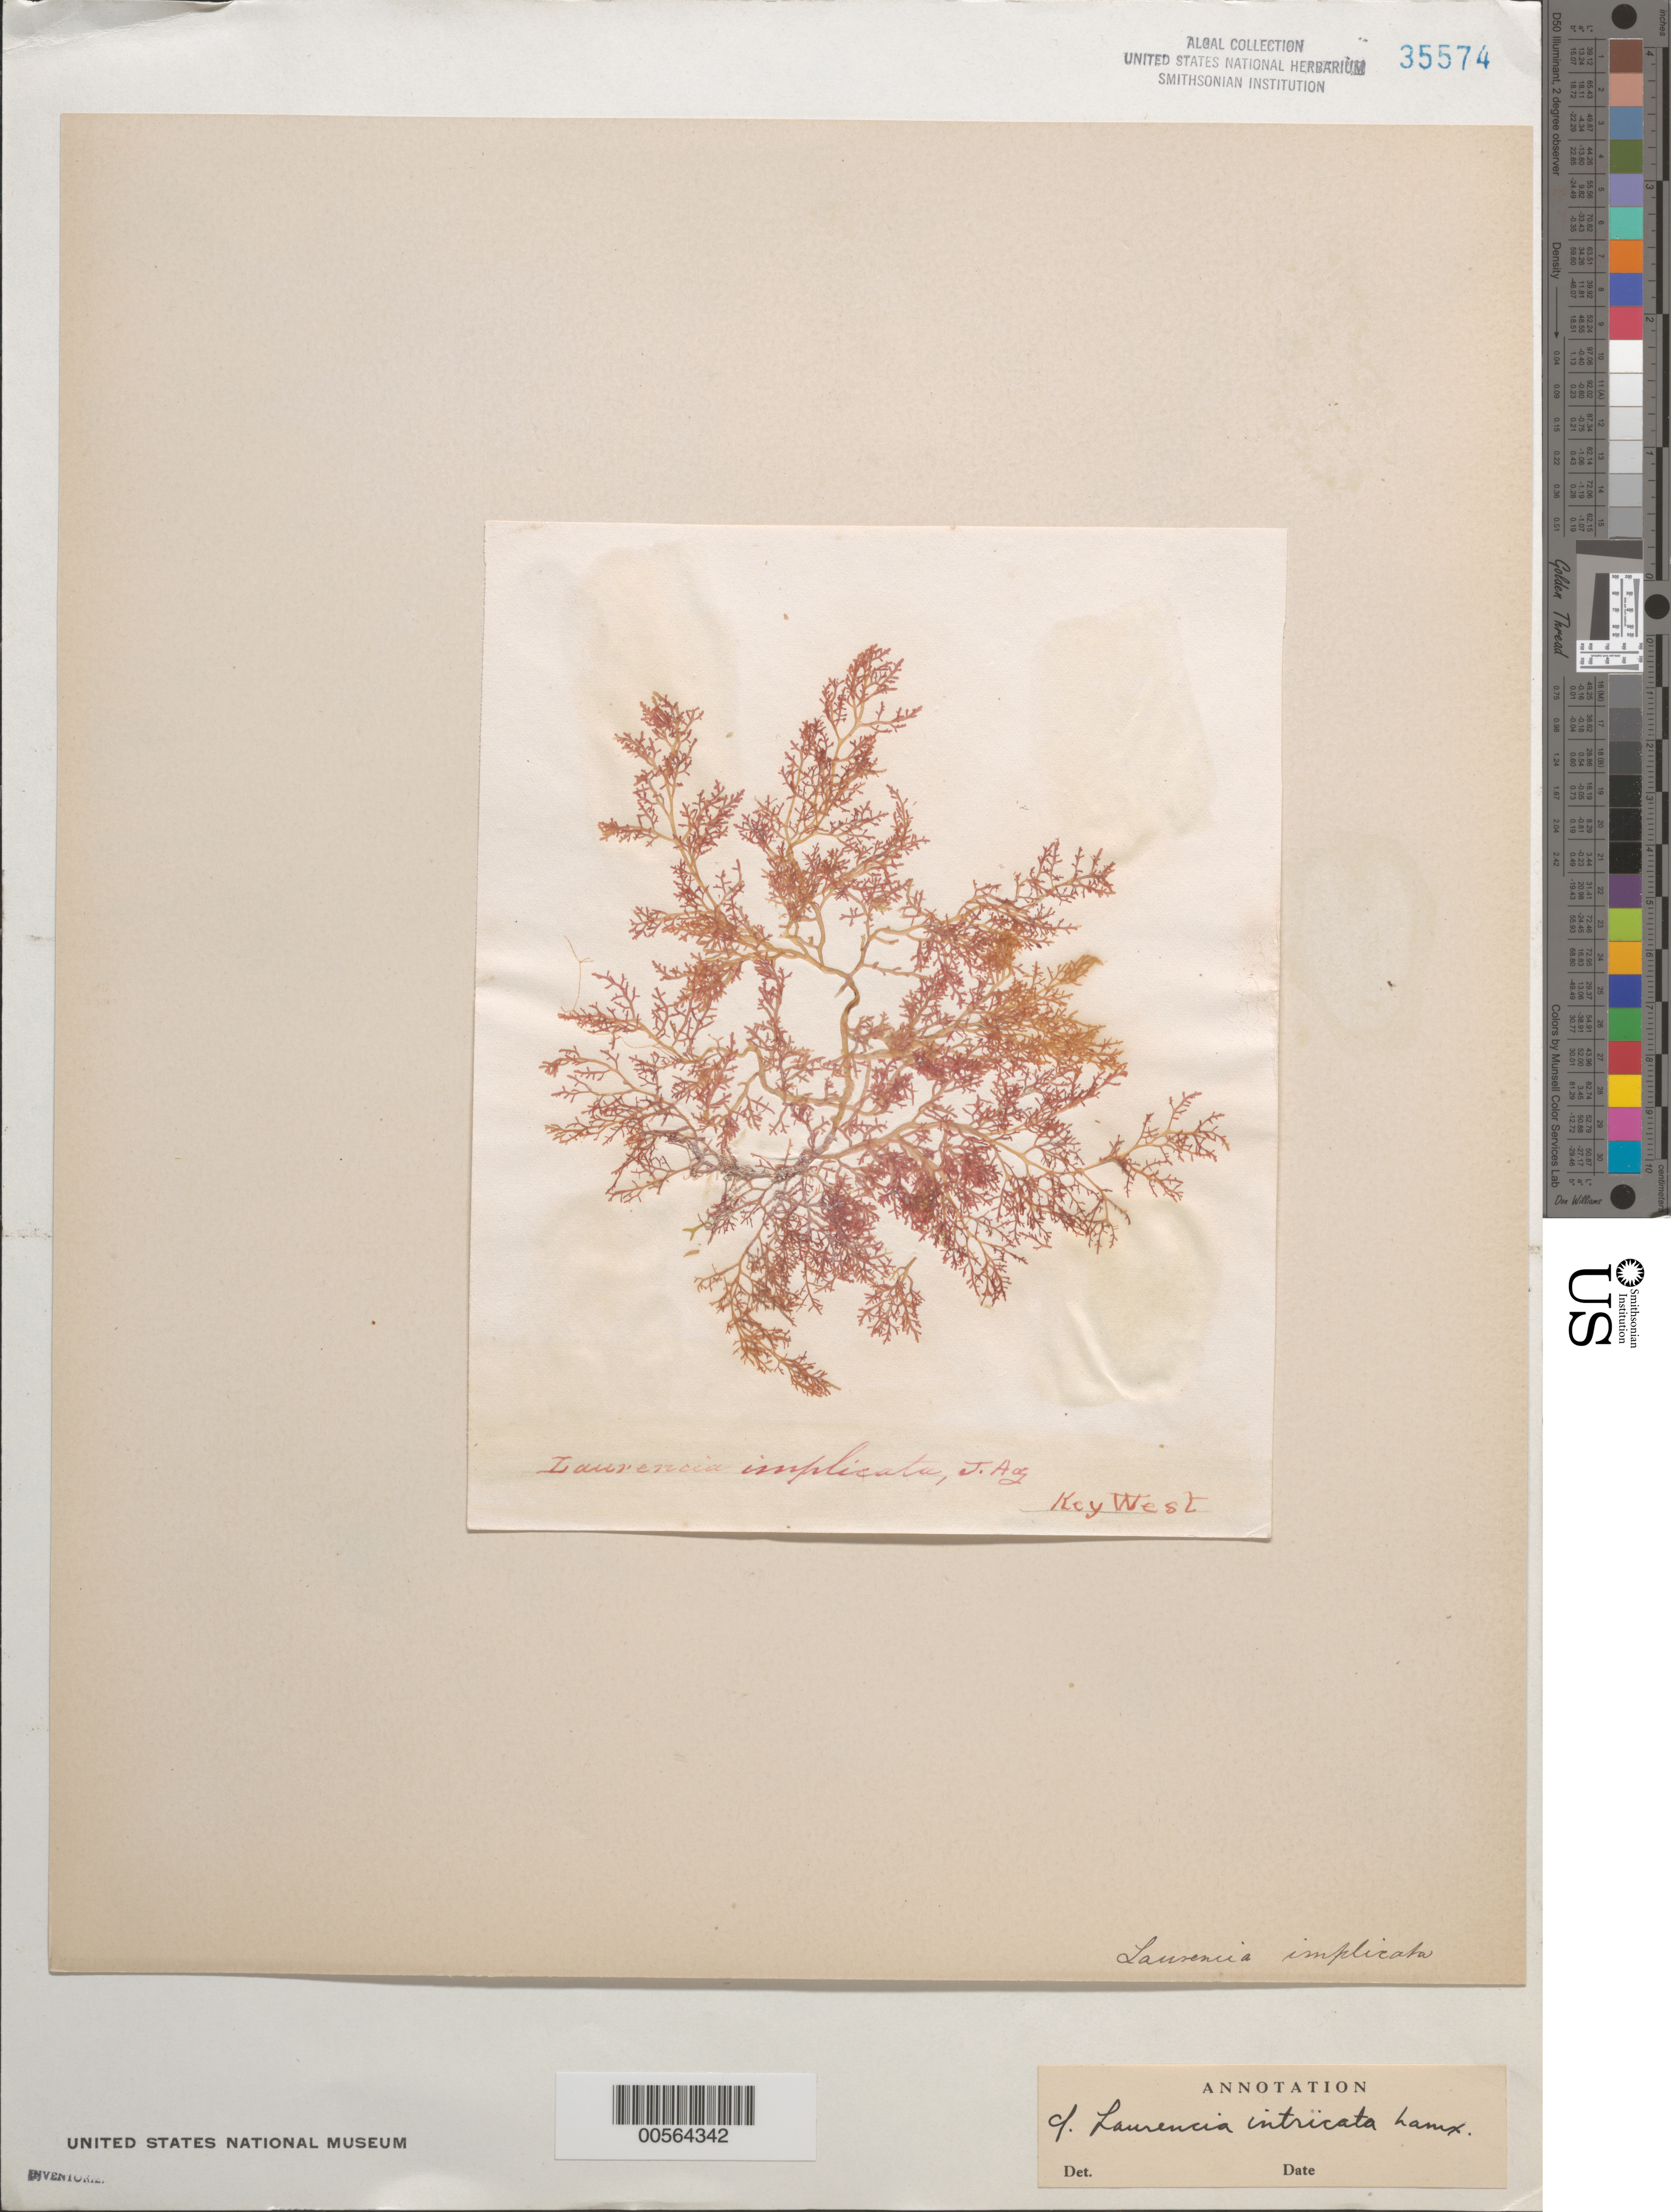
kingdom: Plantae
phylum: Rhodophyta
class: Florideophyceae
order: Ceramiales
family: Rhodomelaceae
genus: Laurencia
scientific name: Laurencia intricata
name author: J.V.Lamouroux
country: United States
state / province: Florida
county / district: Monroe County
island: Key West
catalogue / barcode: US 35574